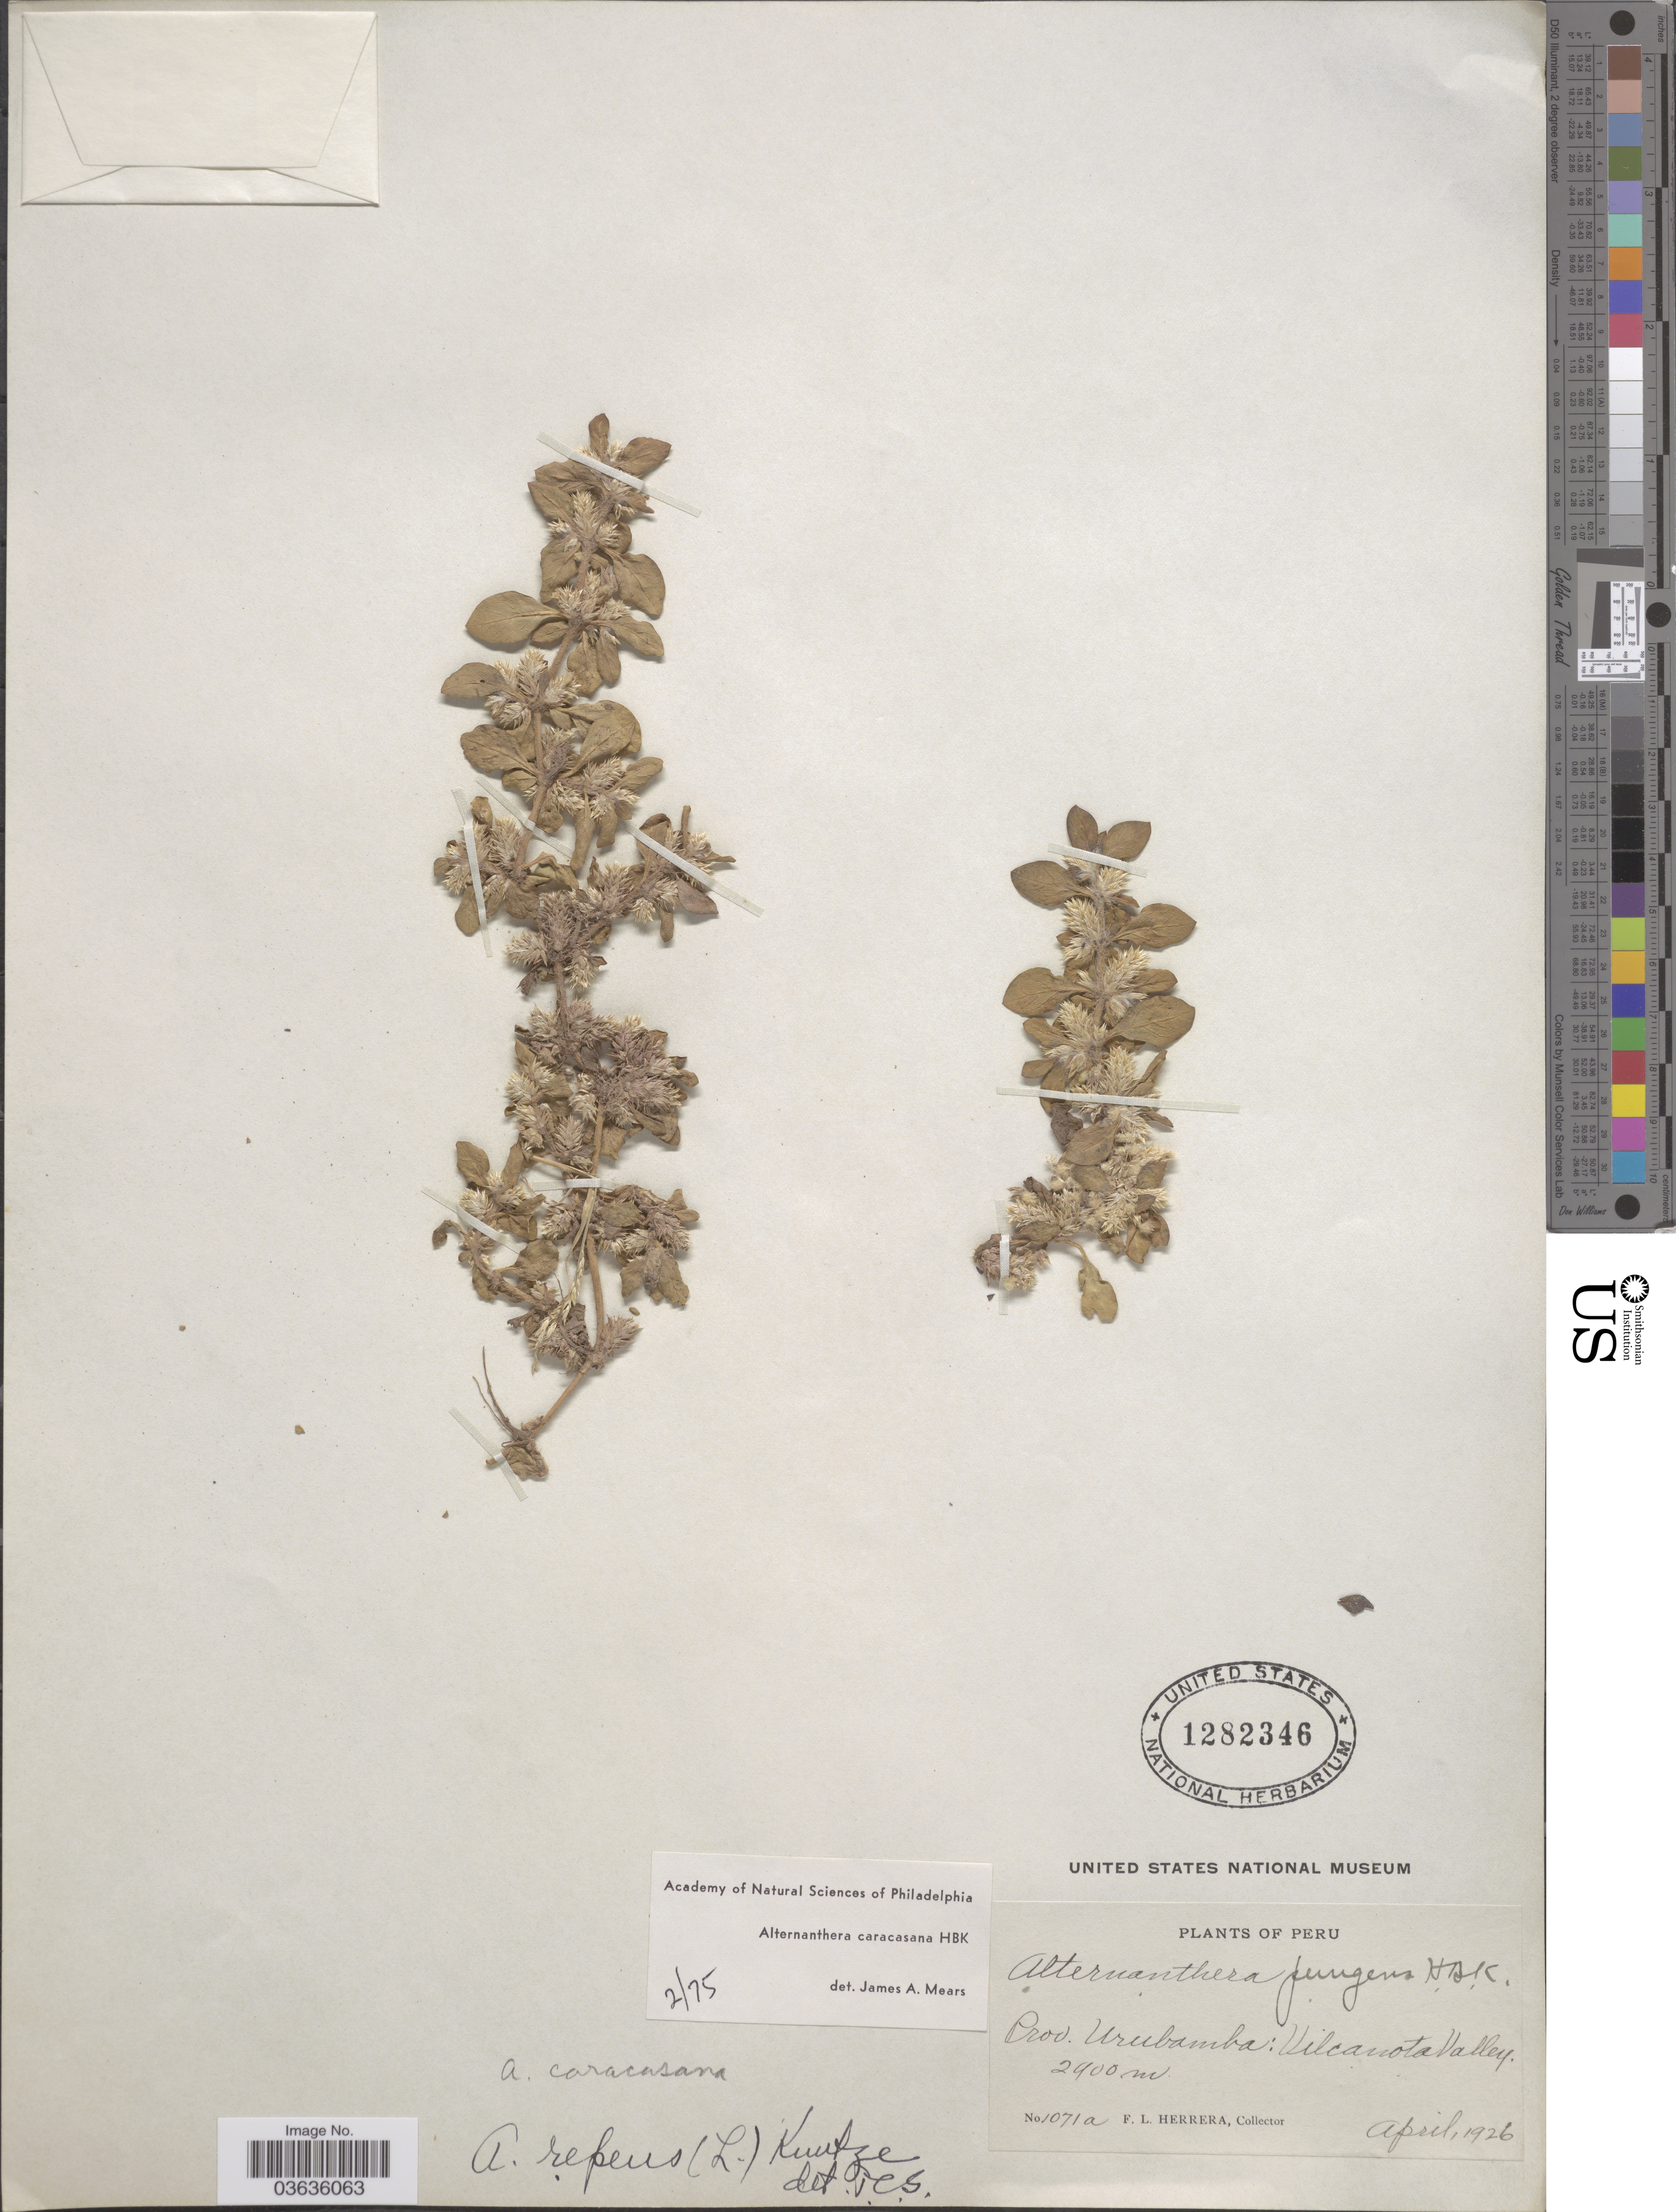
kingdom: Plantae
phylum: Tracheophyta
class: Magnoliopsida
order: Caryophyllales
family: Amaranthaceae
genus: Alternanthera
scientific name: Alternanthera caracasana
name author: Kunth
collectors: F. L. Herrera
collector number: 1071a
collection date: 1926-04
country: Peru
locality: Prov. Urubamba: Vilcanota Valley.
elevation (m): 2900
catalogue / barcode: US 1282346